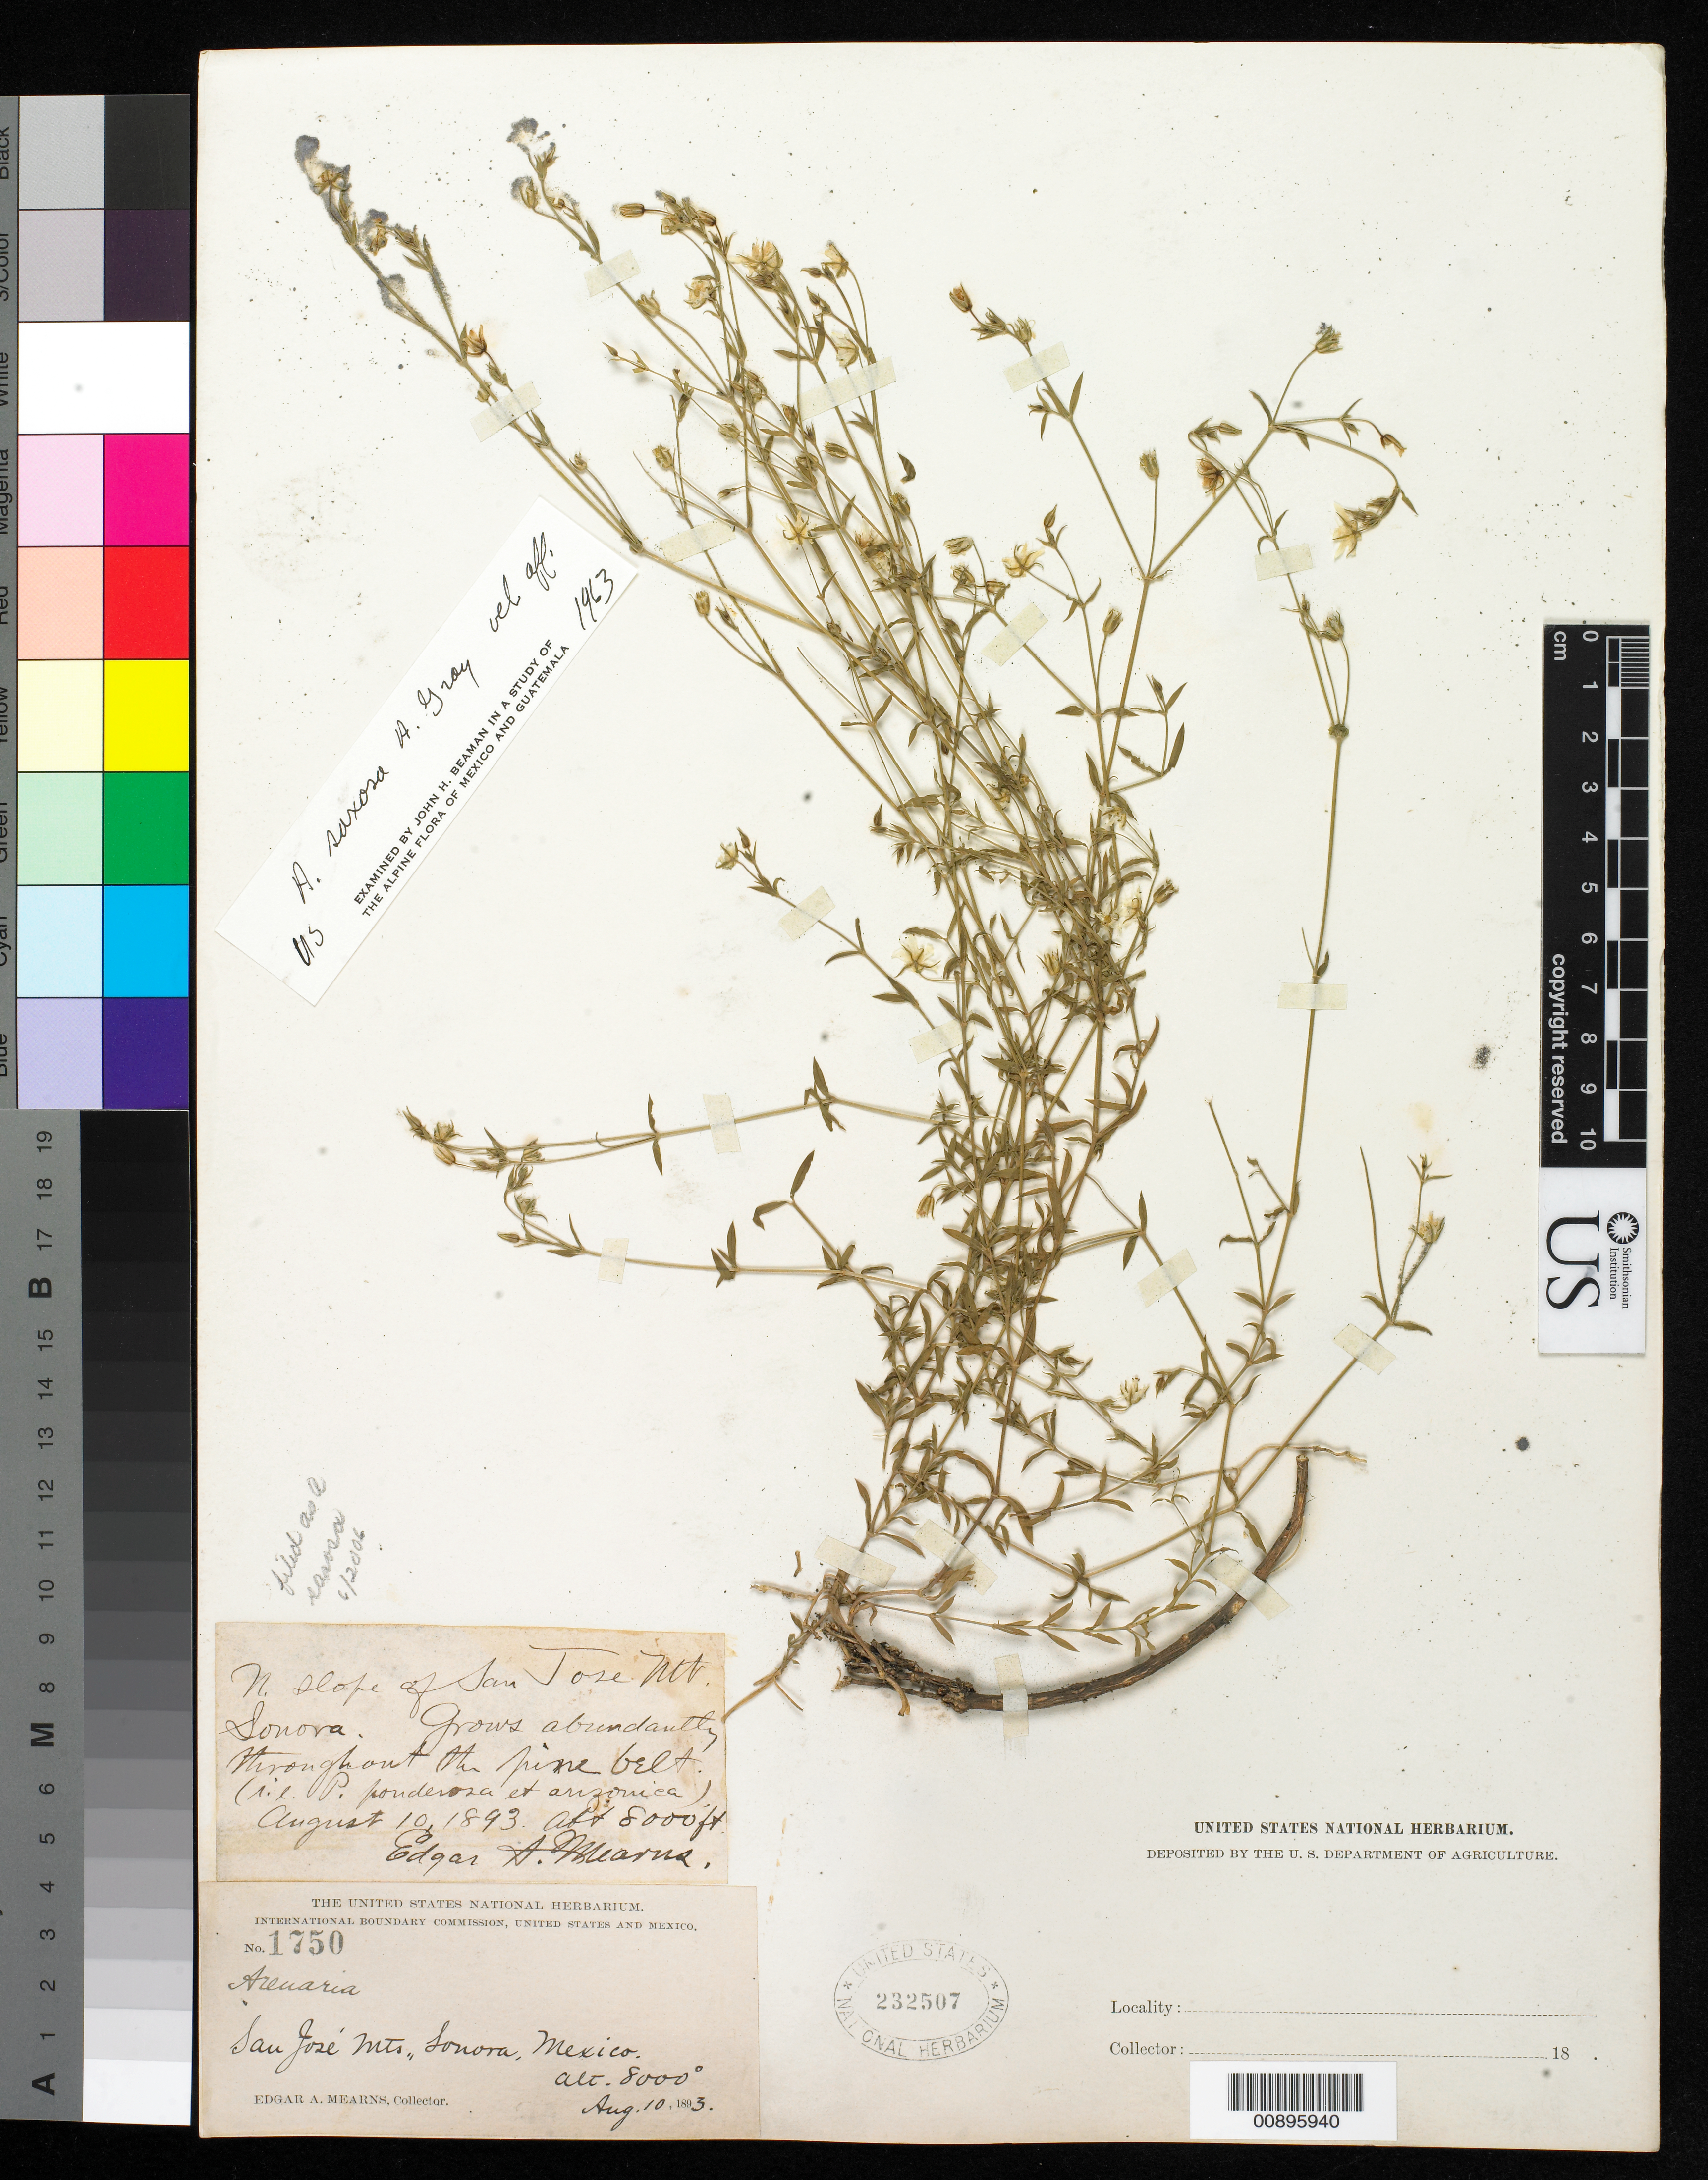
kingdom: Plantae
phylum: Tracheophyta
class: Magnoliopsida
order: Caryophyllales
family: Caryophyllaceae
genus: Arenaria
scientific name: Arenaria saxosa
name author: A. Gray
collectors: E. A. Mearns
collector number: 1750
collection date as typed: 10 Aug 1893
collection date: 1893-08-10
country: Mexico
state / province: Sonora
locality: San José Mts., Sonora.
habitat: Grows abundantly throughout the pine belt (i.e. P. ponderosa et arizonica).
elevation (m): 2438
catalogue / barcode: US 232507